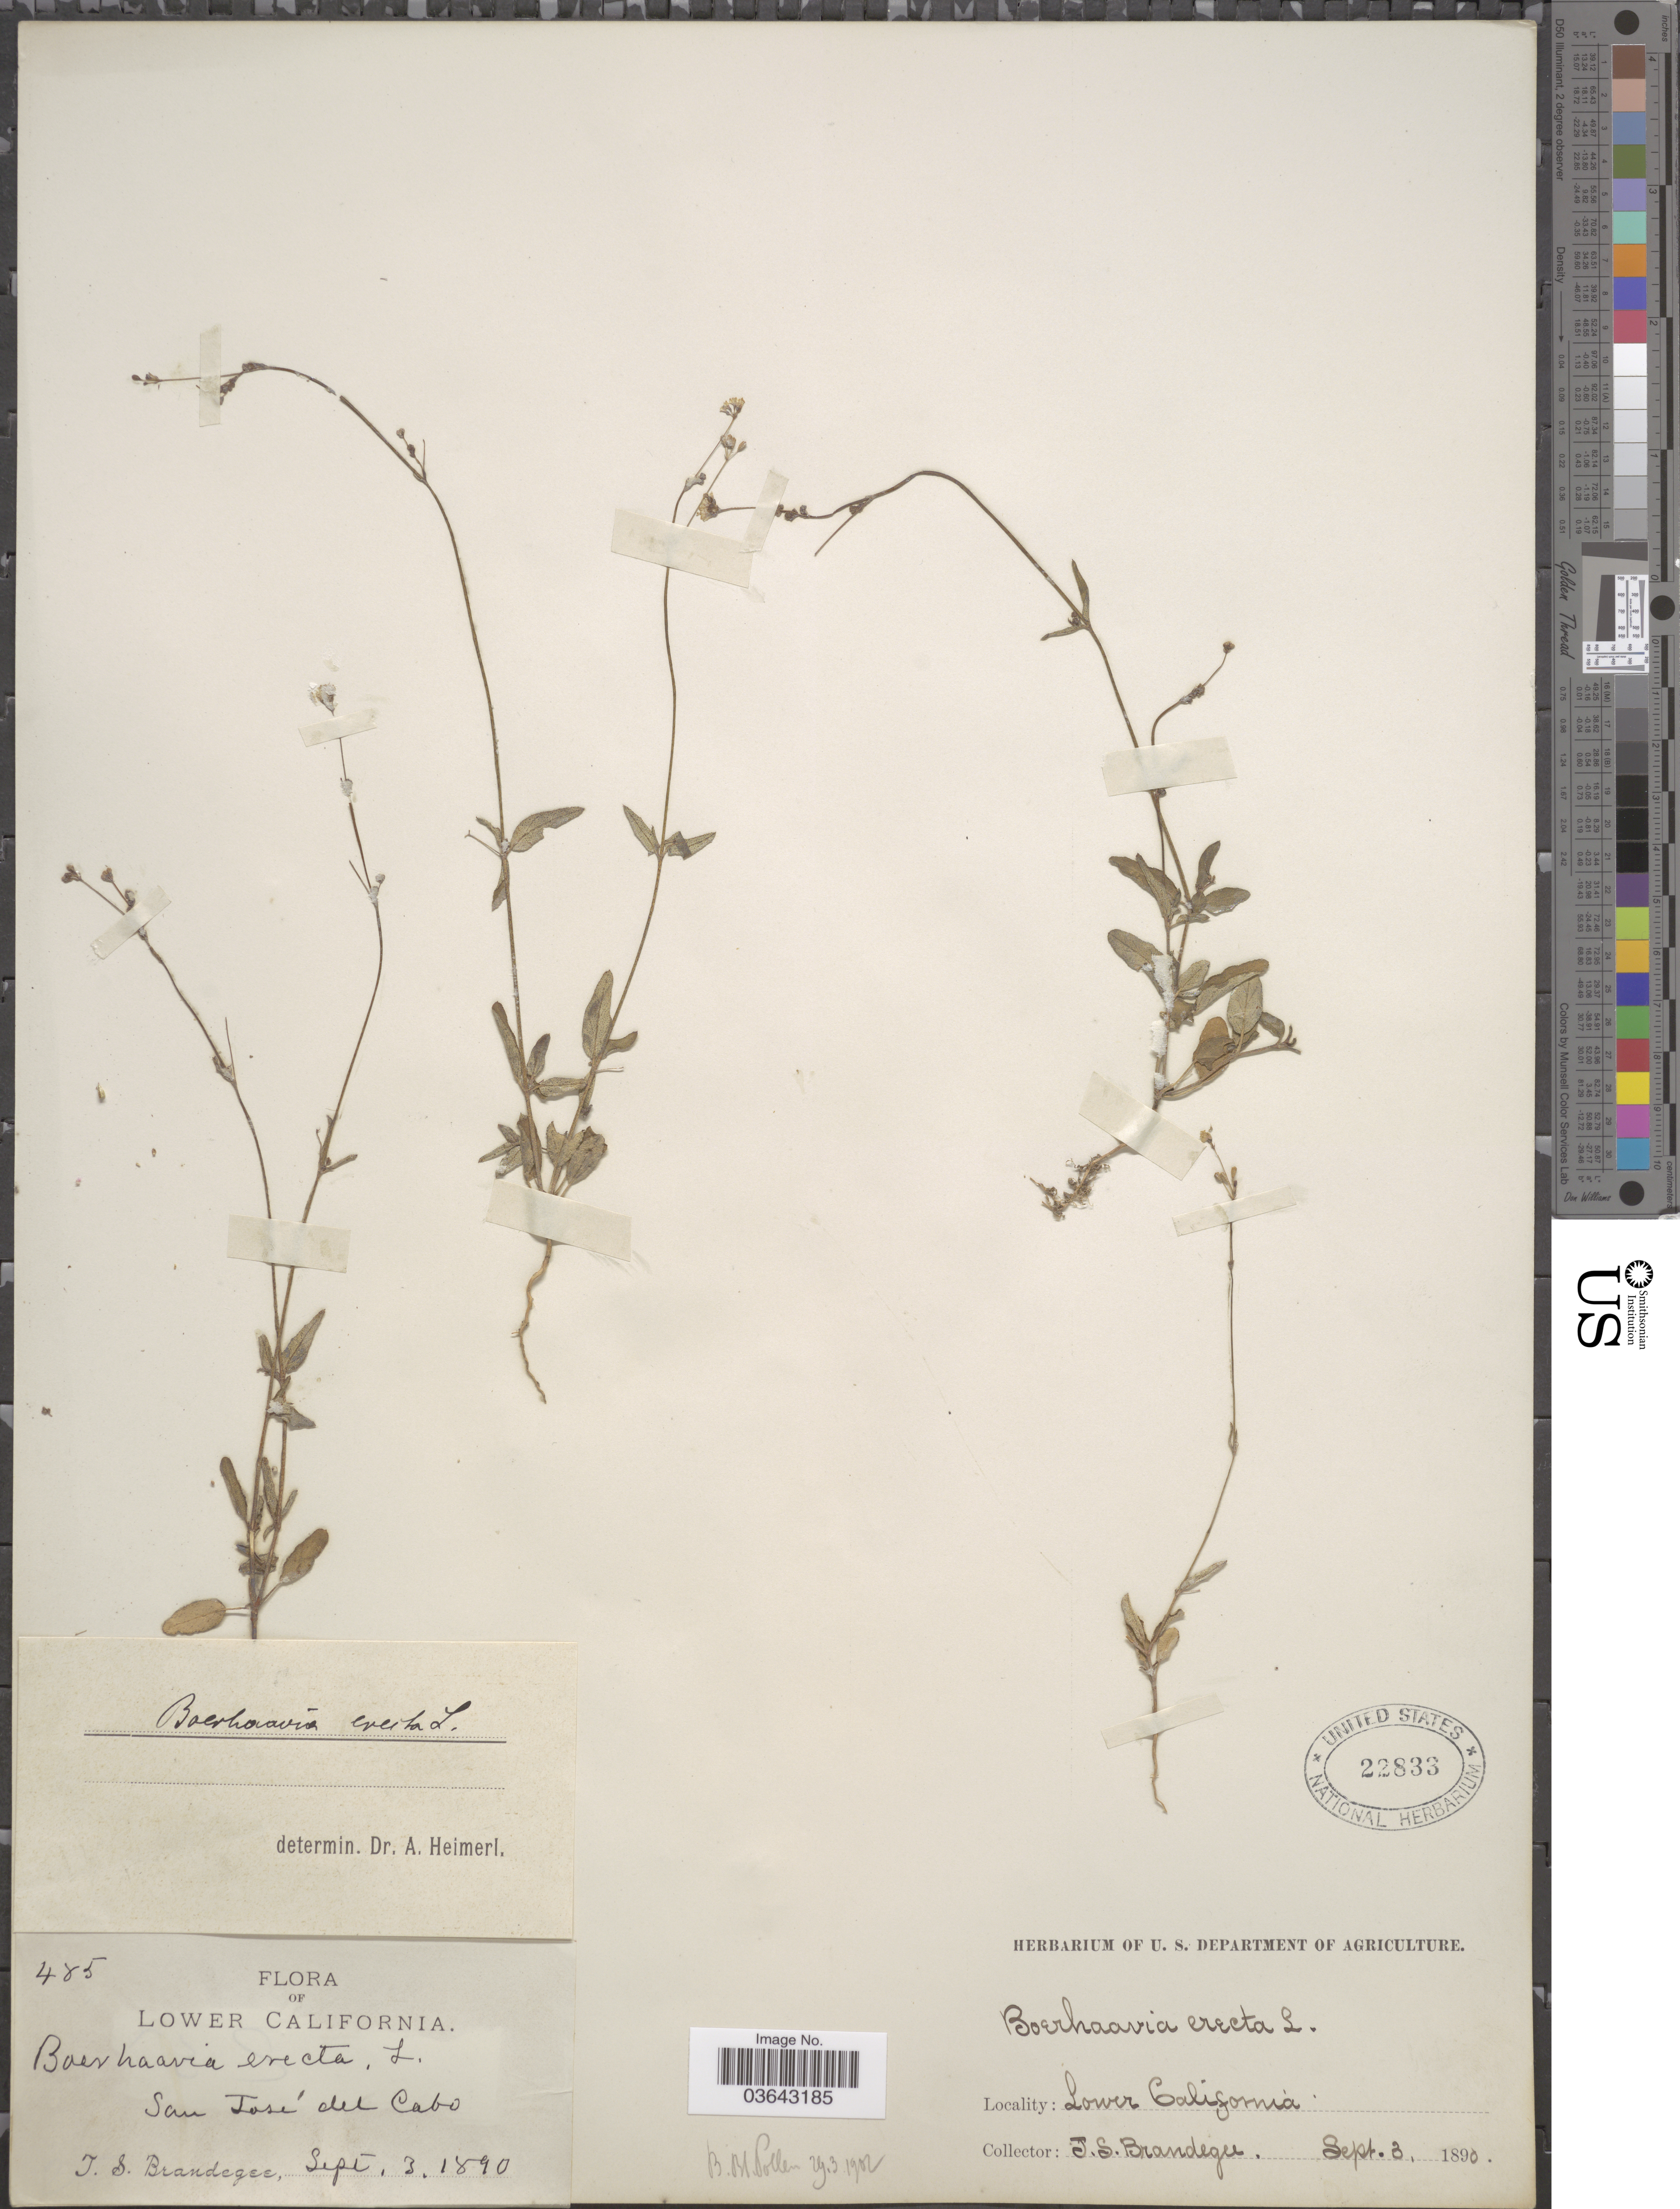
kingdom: Plantae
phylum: Tracheophyta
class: Magnoliopsida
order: Caryophyllales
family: Nyctaginaceae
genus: Boerhavia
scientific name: Boerhavia intermedia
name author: M.E. Jones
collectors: T. S. Brandegee (herbarium)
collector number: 485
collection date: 1890-09-03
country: Mexico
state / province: Baja California Sur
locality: Lower California. San José del Cabo.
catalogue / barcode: US 22833